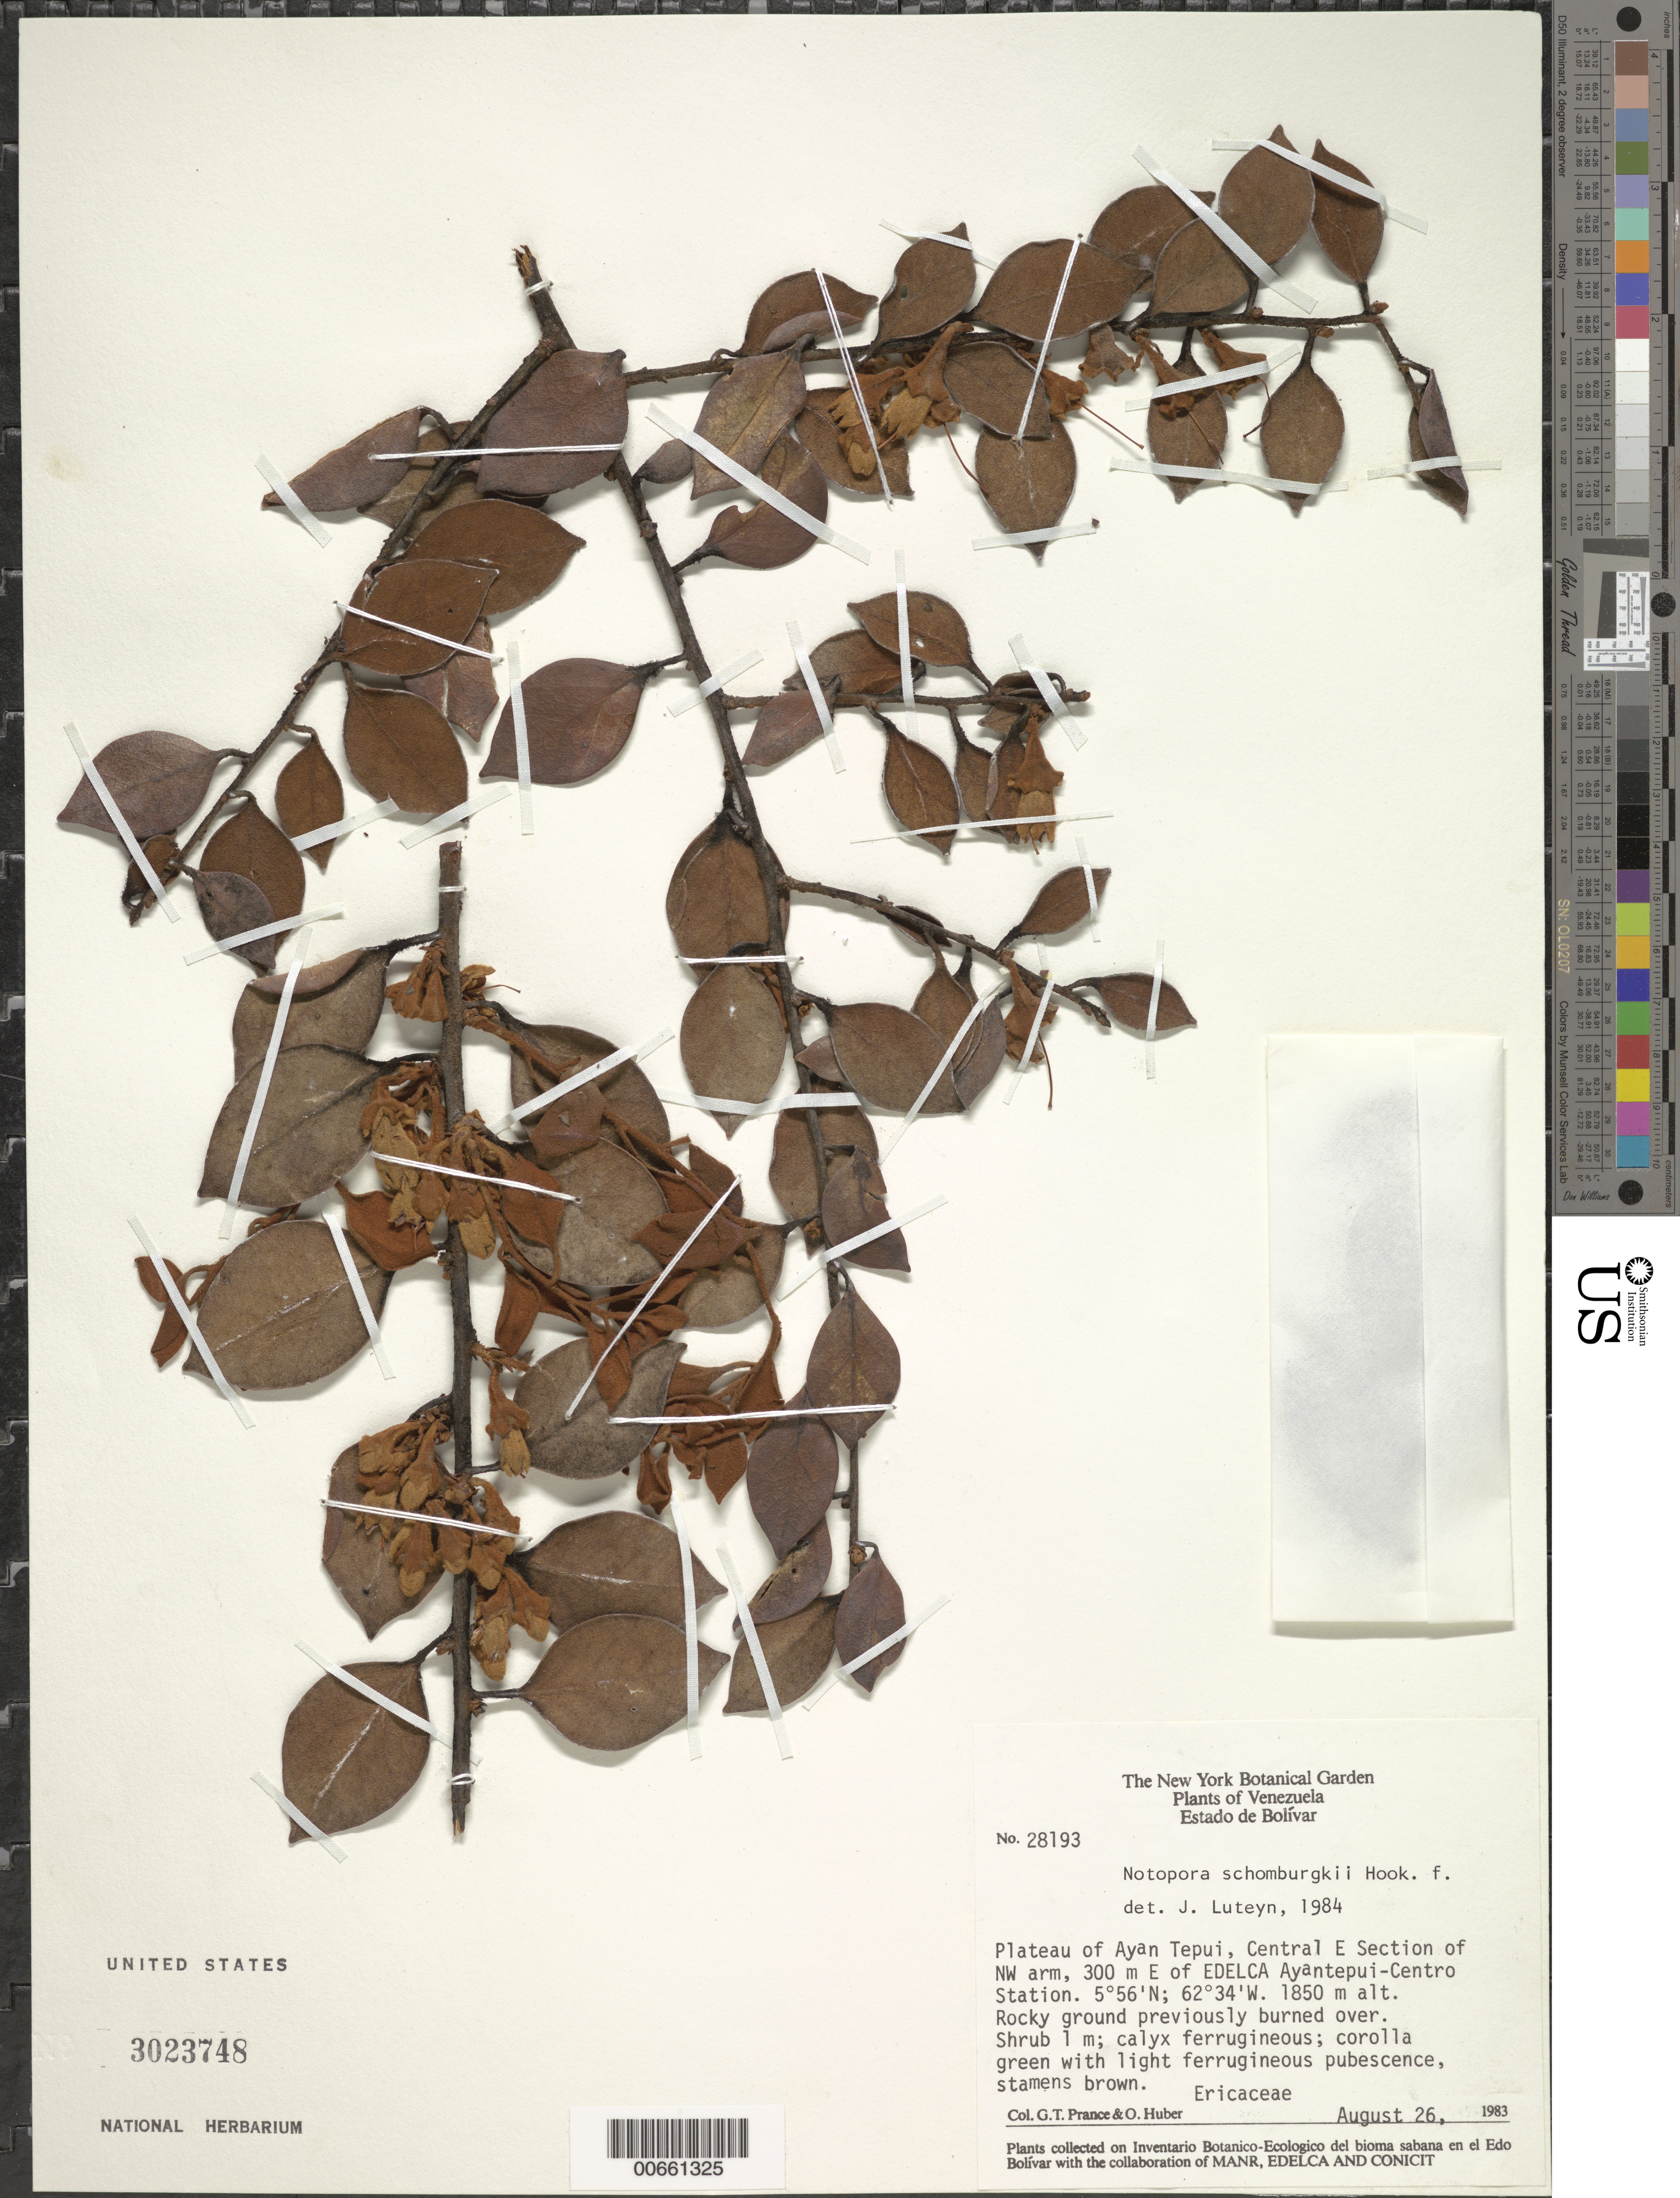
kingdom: Plantae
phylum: Tracheophyta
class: Magnoliopsida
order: Ericales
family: Ericaceae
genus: Notopora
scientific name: Notopora schomburgkii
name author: Hook. f.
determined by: Luteyn, J. L.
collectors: G. T. Prance & O. Huber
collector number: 28193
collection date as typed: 26-Aug-83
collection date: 1983-08-26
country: Venezuela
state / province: Bolívar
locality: Auyan tepuí plateau, 300 m E of EDELAC Aantepuí-Centro Station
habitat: Rocky ground previously burned over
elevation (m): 1850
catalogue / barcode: US 3023748